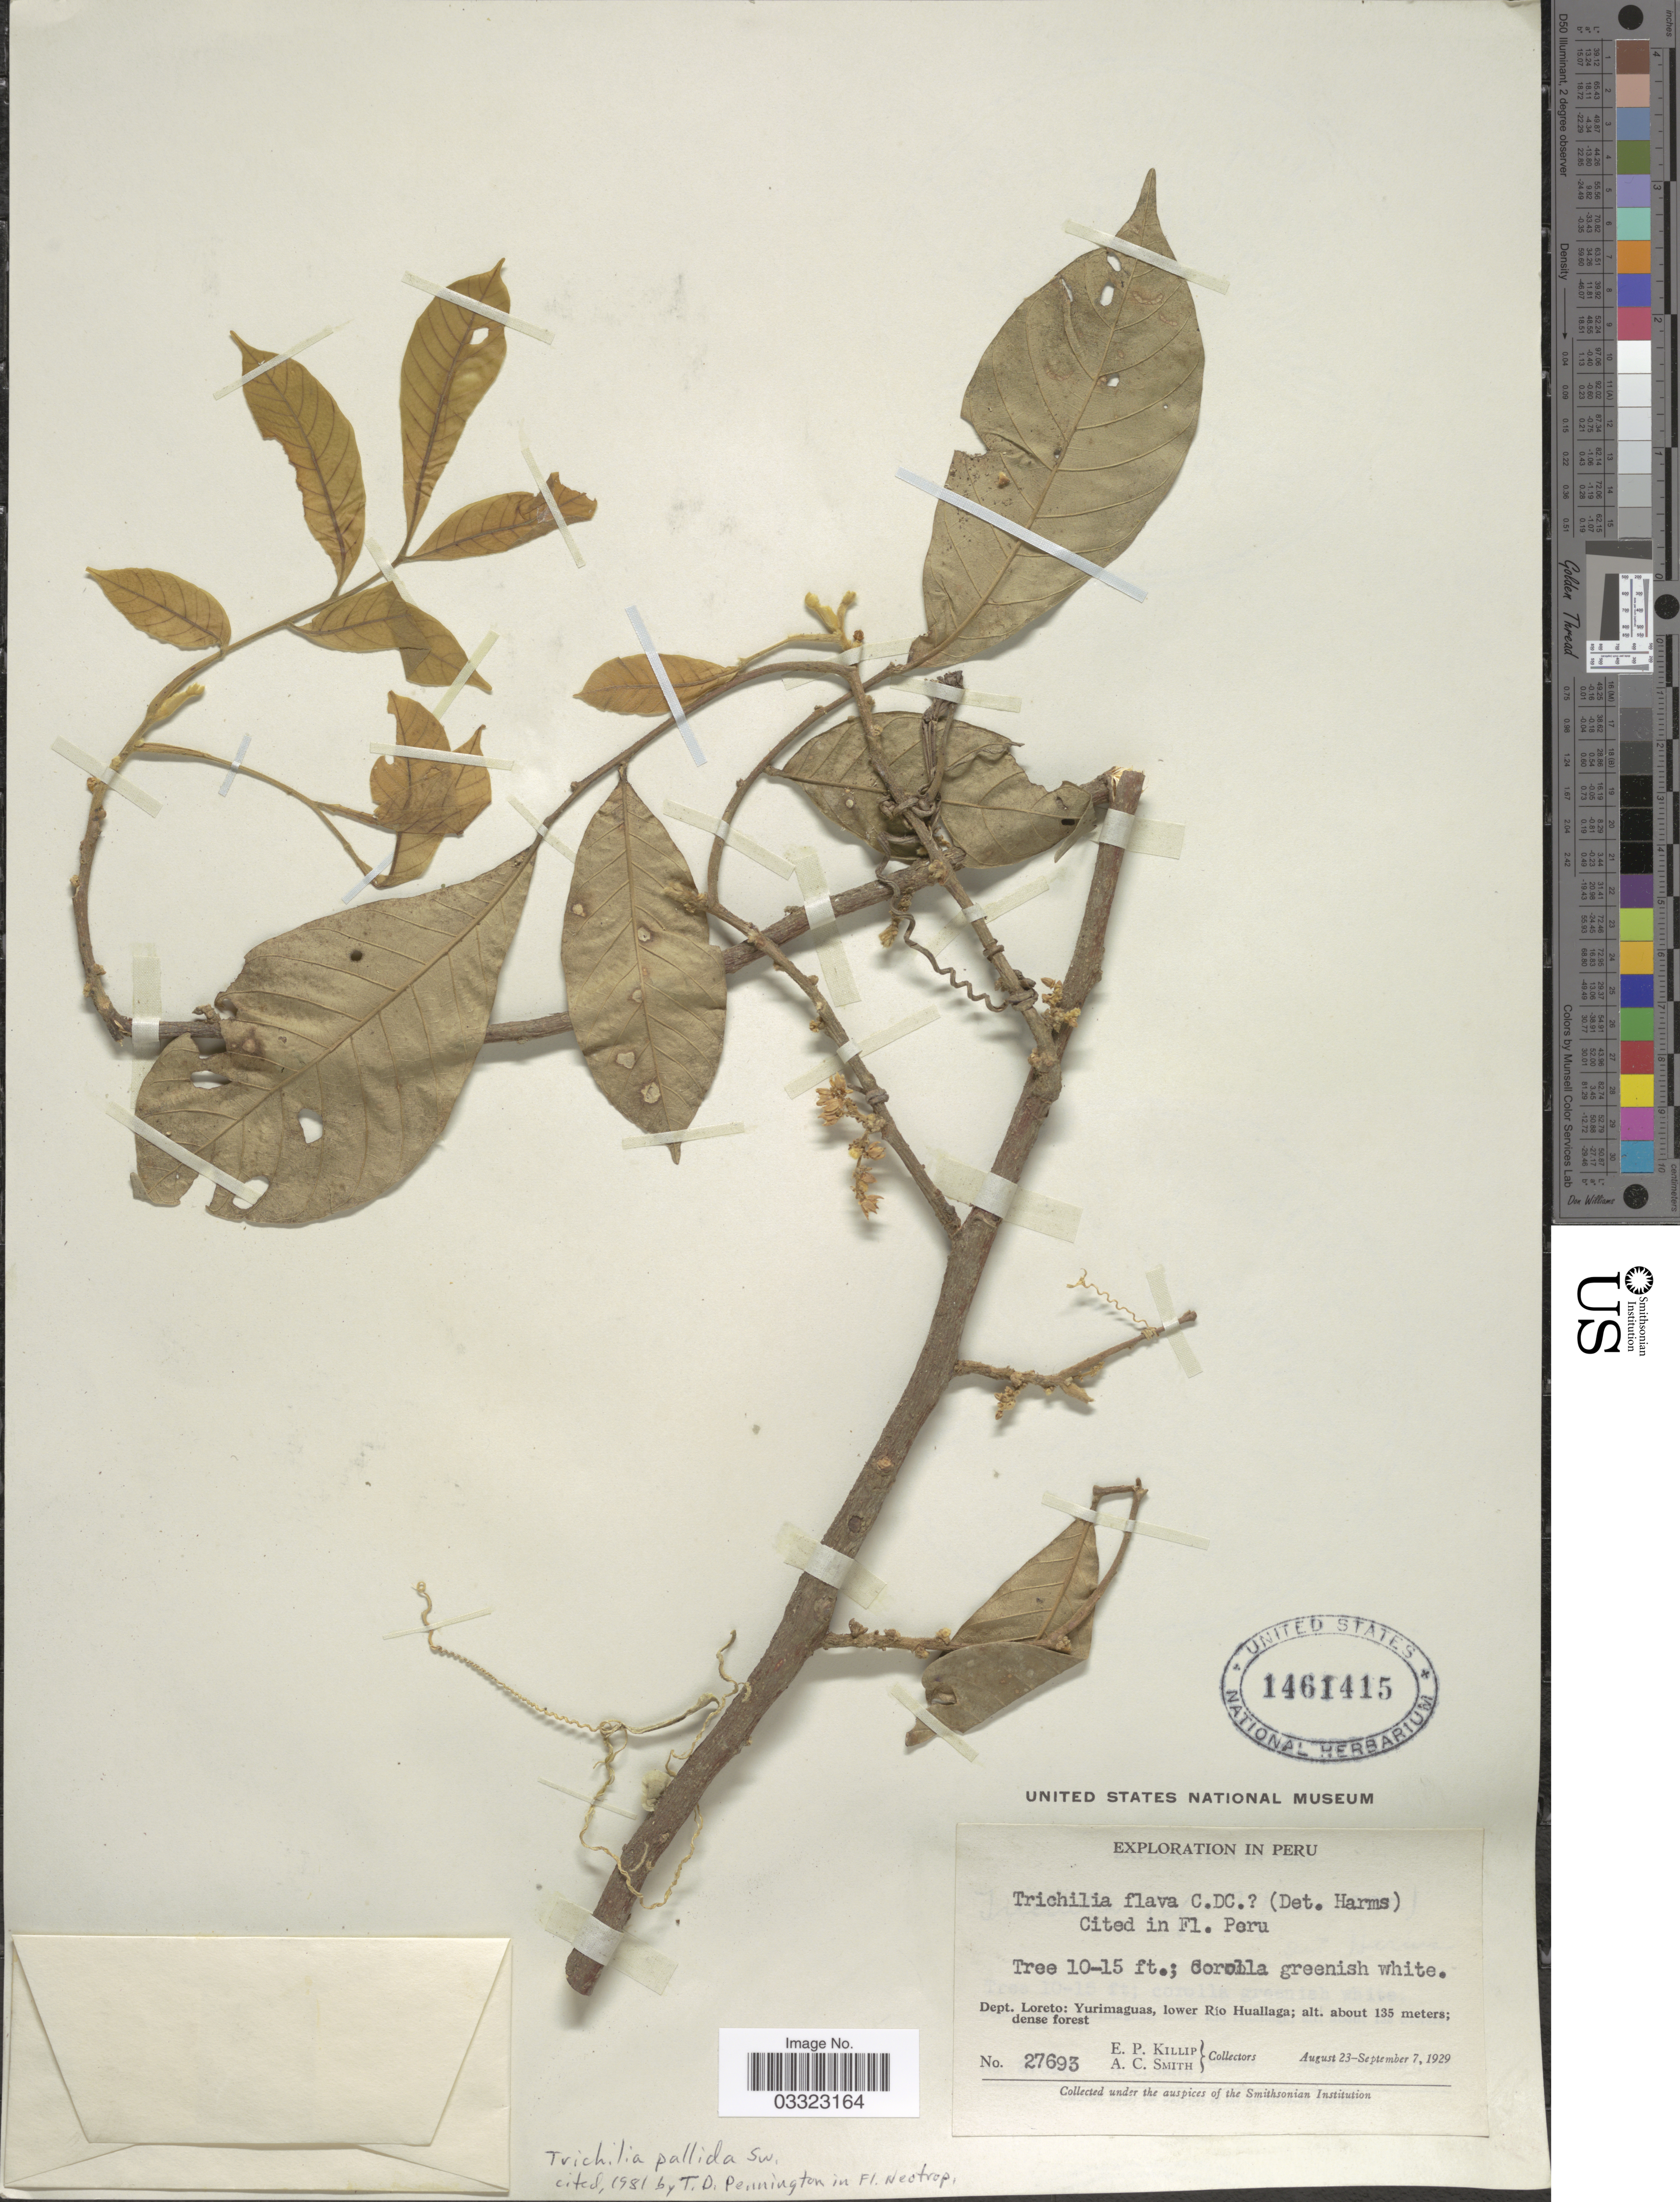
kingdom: Plantae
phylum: Tracheophyta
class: Magnoliopsida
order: Sapindales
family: Meliaceae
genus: Trichilia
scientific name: Trichilia pallida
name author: Sw.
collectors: E. P. Killip & A. C. Smith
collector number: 27693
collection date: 1929-08-23/1929-09-07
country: Peru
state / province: Loreto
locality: Dept. Loreto: Yurimaguas, lower Río Huallaga.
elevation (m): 135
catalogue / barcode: US 1461415